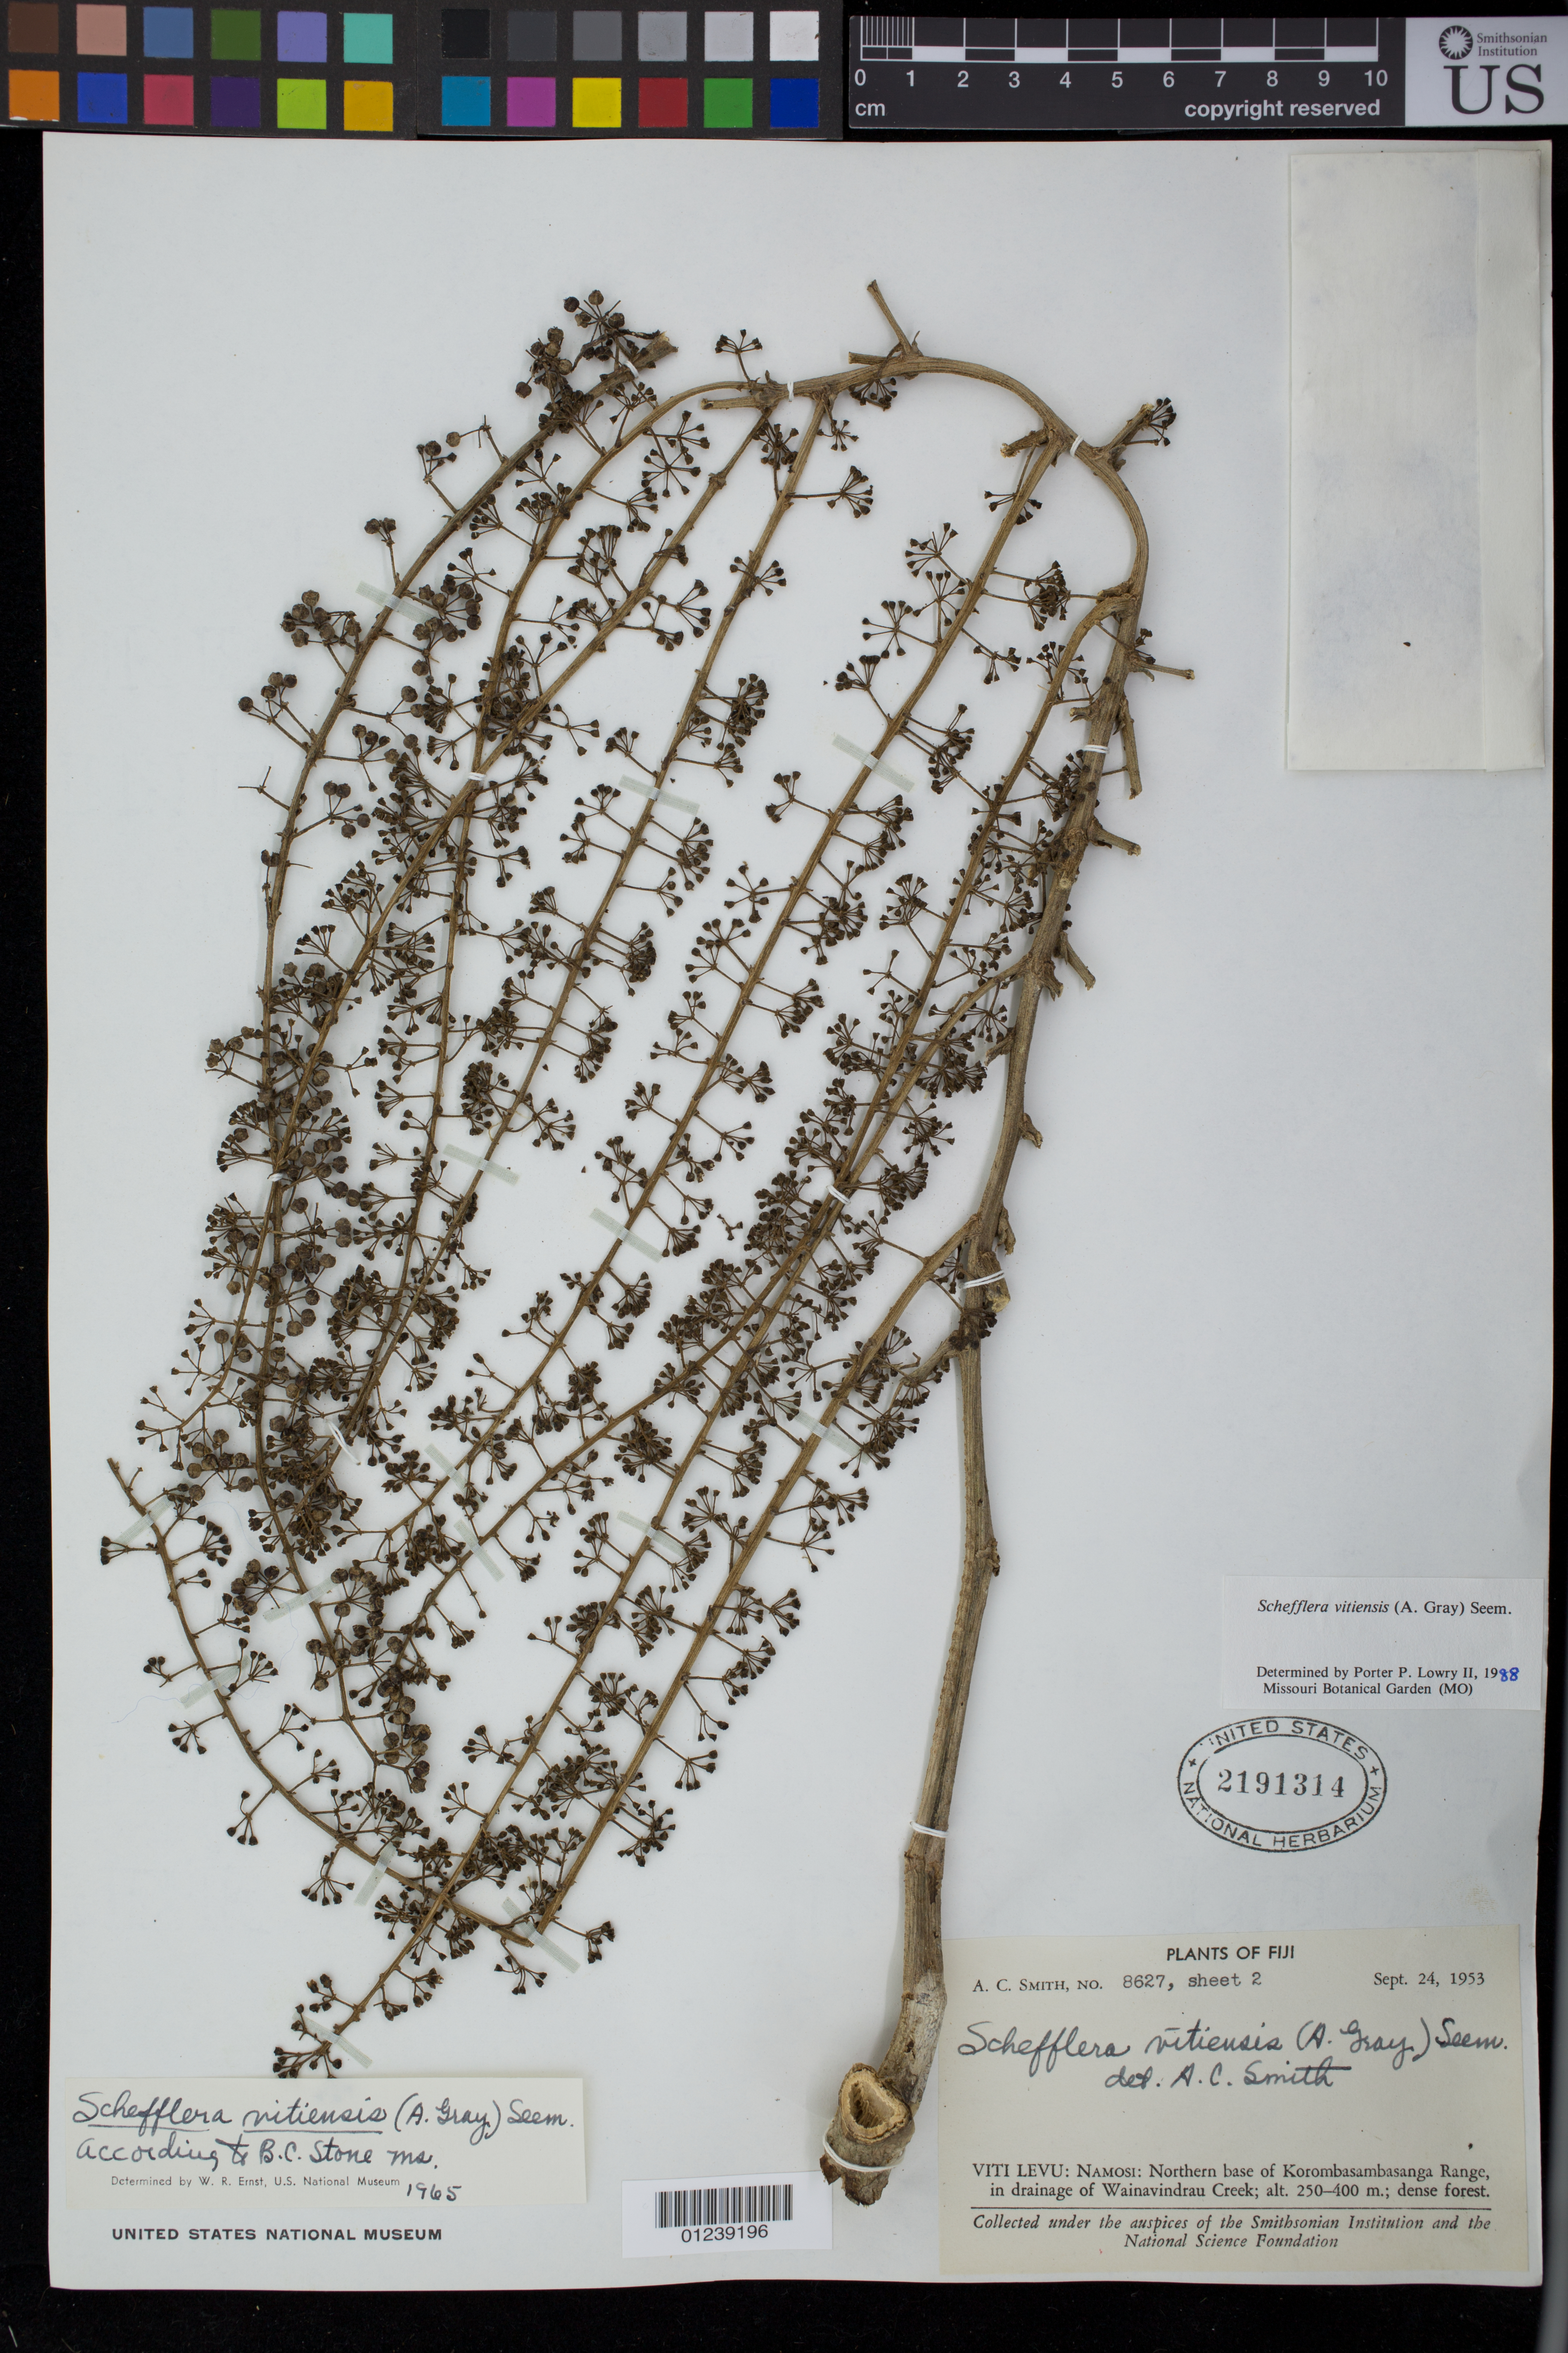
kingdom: Plantae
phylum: Tracheophyta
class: Magnoliopsida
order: Apiales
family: Araliaceae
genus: Schefflera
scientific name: Schefflera vitiensis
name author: (A. Gray) Seem.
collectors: A. C. Smith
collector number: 8627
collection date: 1953-09-24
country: Fiji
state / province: Central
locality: Viti Levu: Namosi: Northern base of Korombasambasanga Range, in drainage of Wainavindrau Creek.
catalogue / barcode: US 2191314